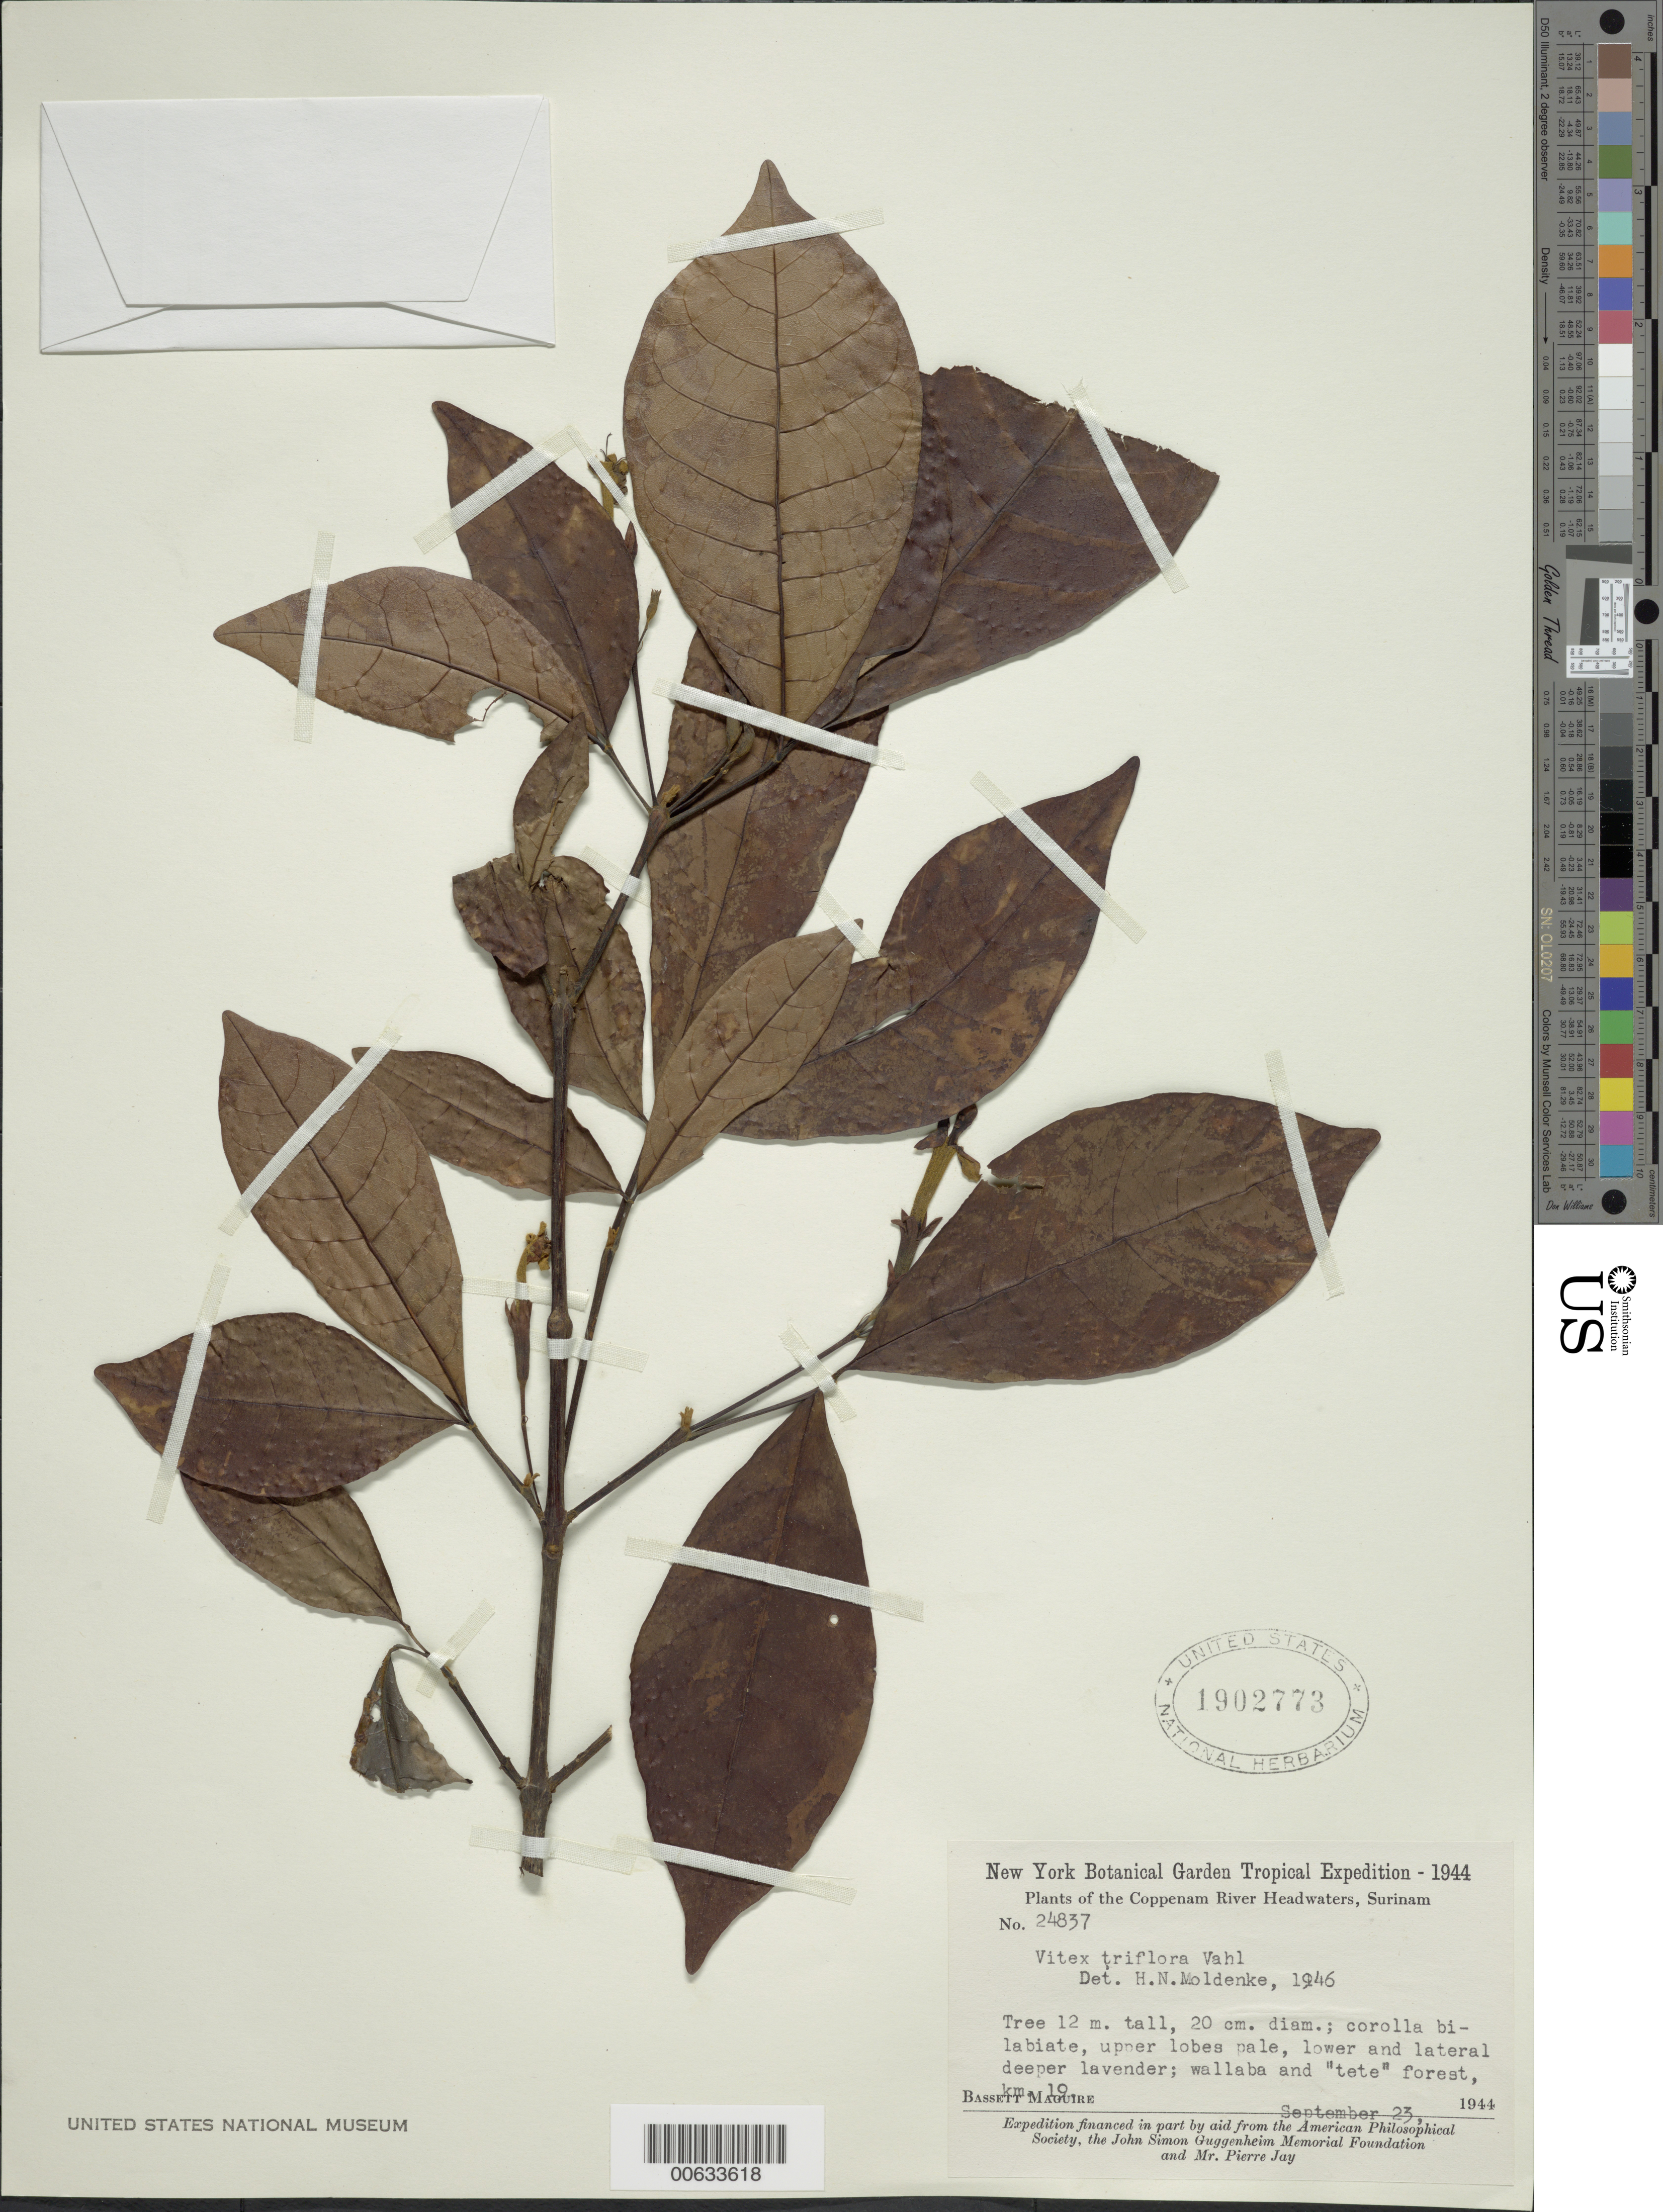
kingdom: Plantae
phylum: Tracheophyta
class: Magnoliopsida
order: Lamiales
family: Lamiaceae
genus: Vitex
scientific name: Vitex triflora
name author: Vahl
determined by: Moldenke, H. N.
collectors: B. Maguire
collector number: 24837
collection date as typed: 23-Sep-44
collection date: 1944-09-23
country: Suriname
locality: Tafelberg (Table Mountain), Coppename River Headwaters, km 19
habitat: wallaba and "tete" forest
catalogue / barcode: US 1902773